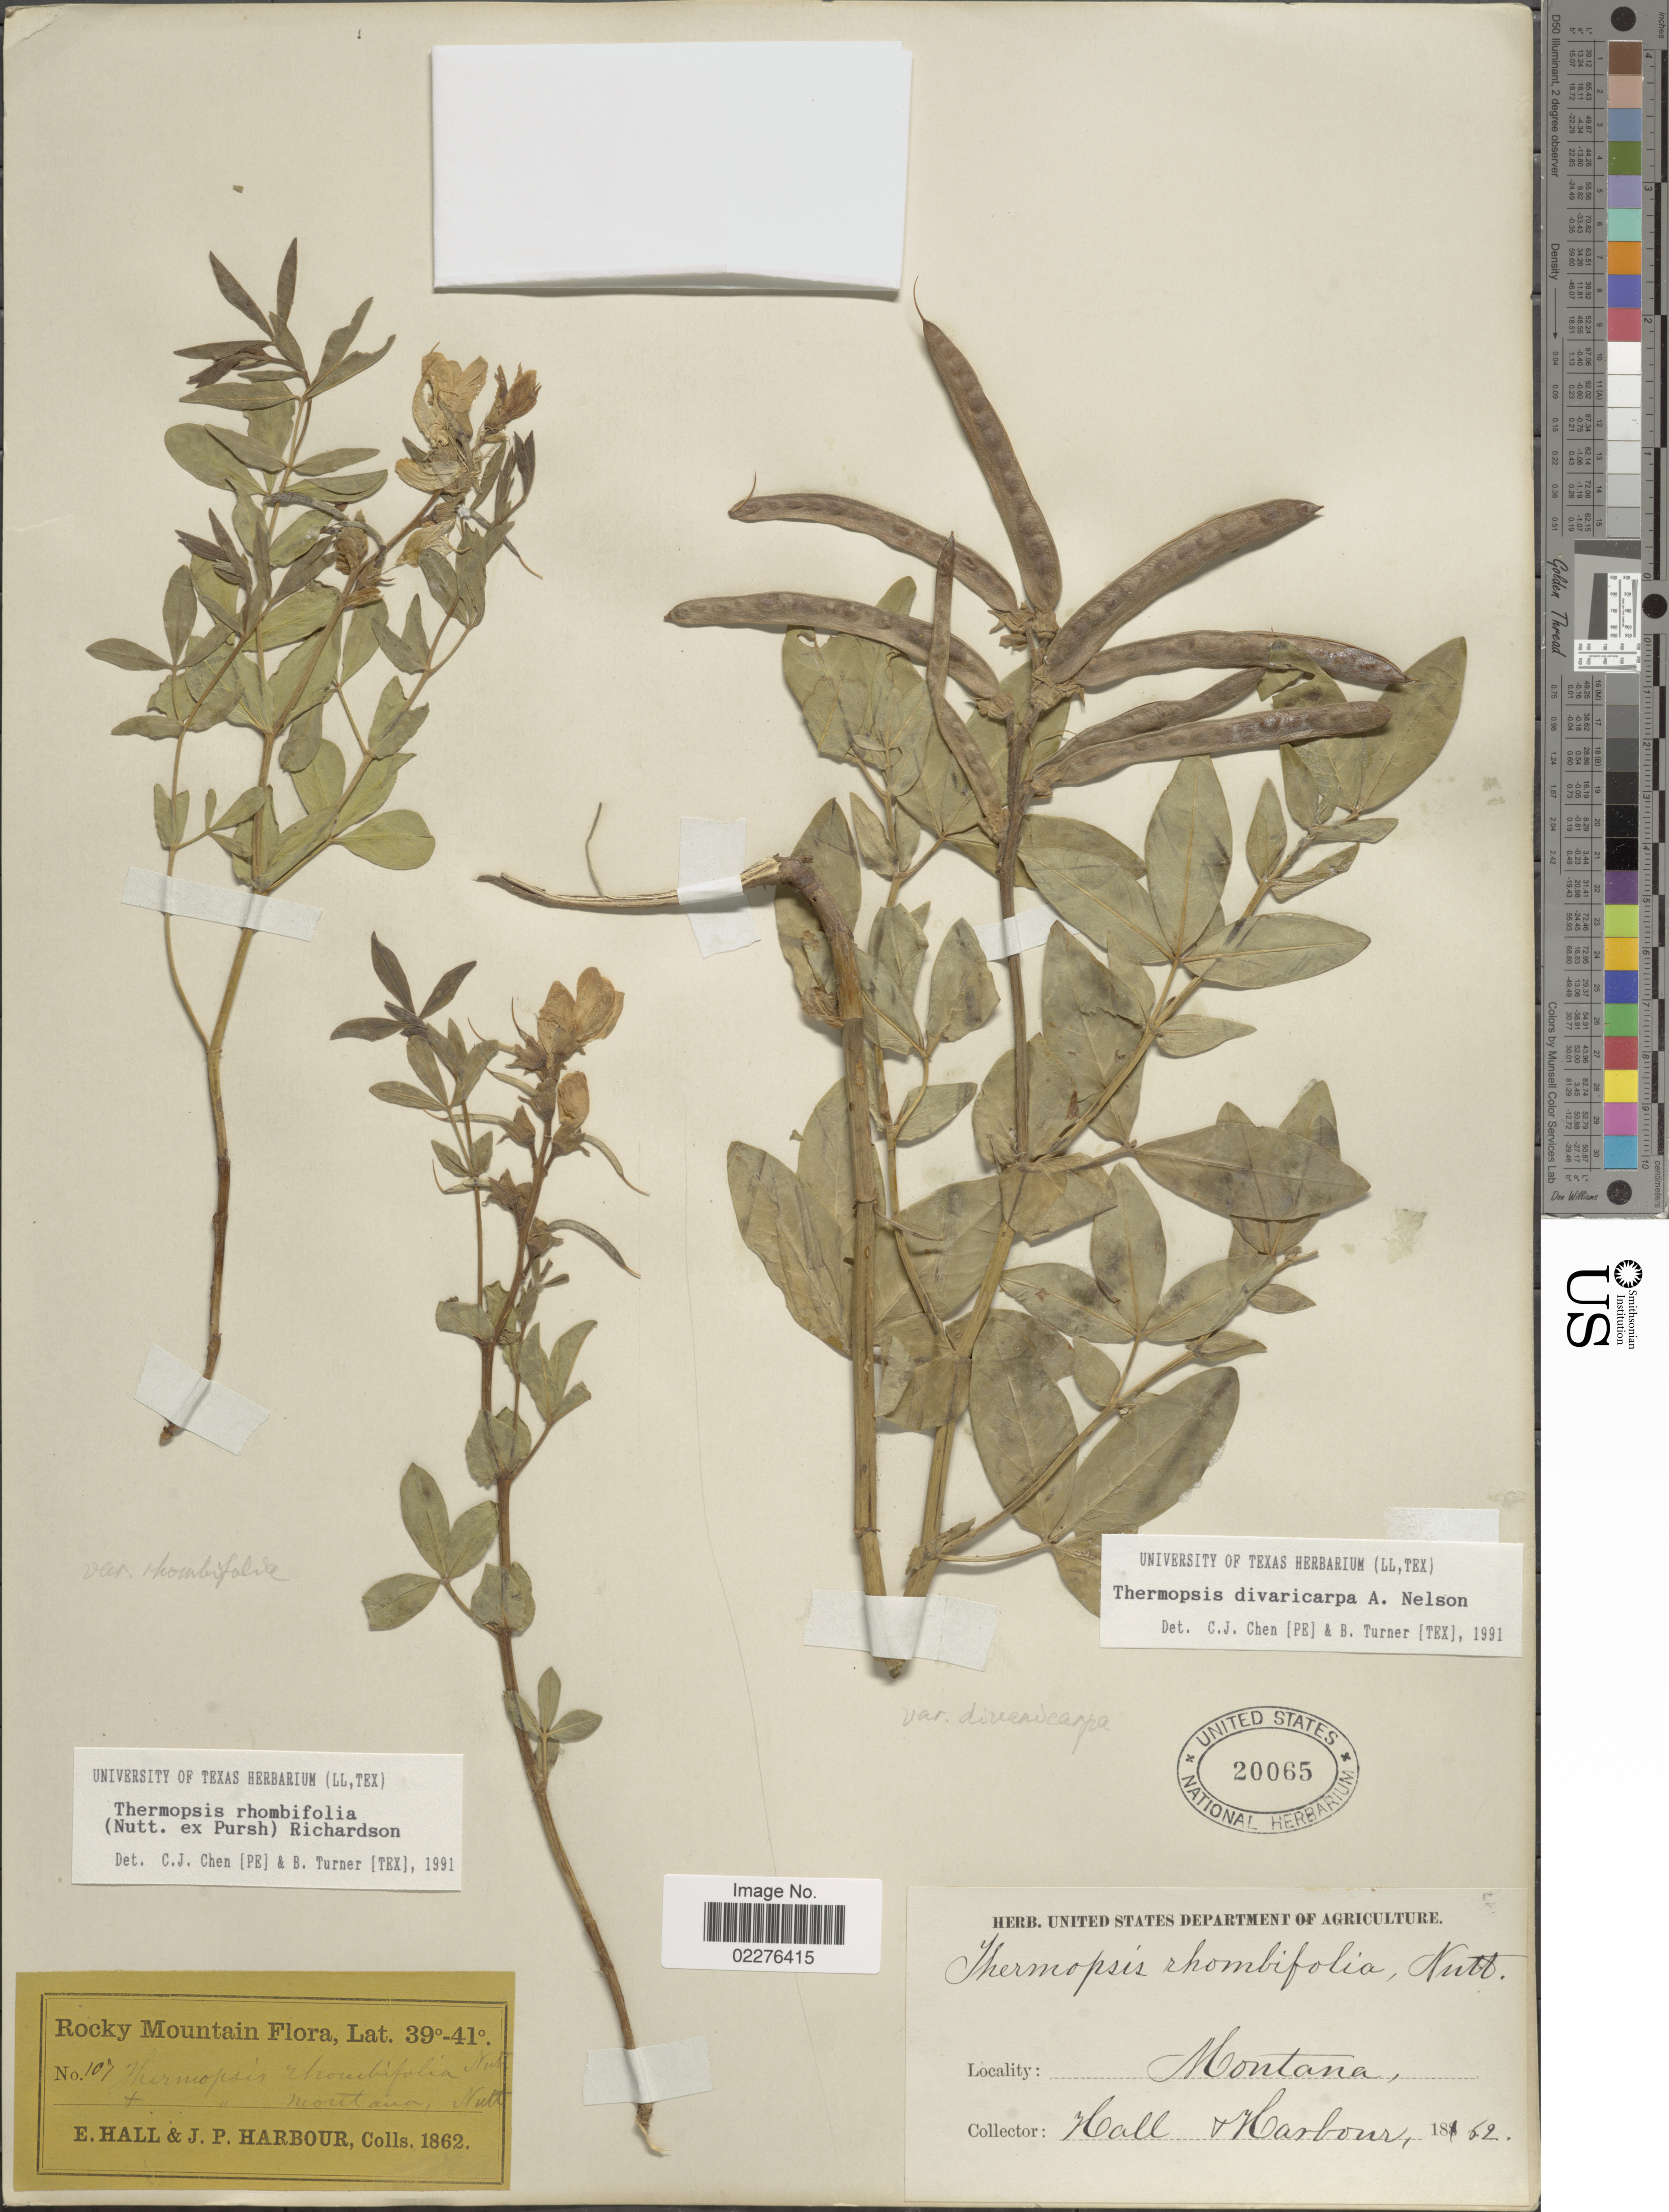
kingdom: Plantae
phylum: Tracheophyta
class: Magnoliopsida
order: Fabales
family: Fabaceae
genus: Thermopsis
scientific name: Thermopsis rhombifolia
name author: Richardson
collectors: E. Hall & J. Harbour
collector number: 107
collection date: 1862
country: United States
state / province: Colorado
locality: Rocky Mountain ["Montana" on label but 1862 Rocky Mountain expedition was to Colorado Territory]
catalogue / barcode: US 20065